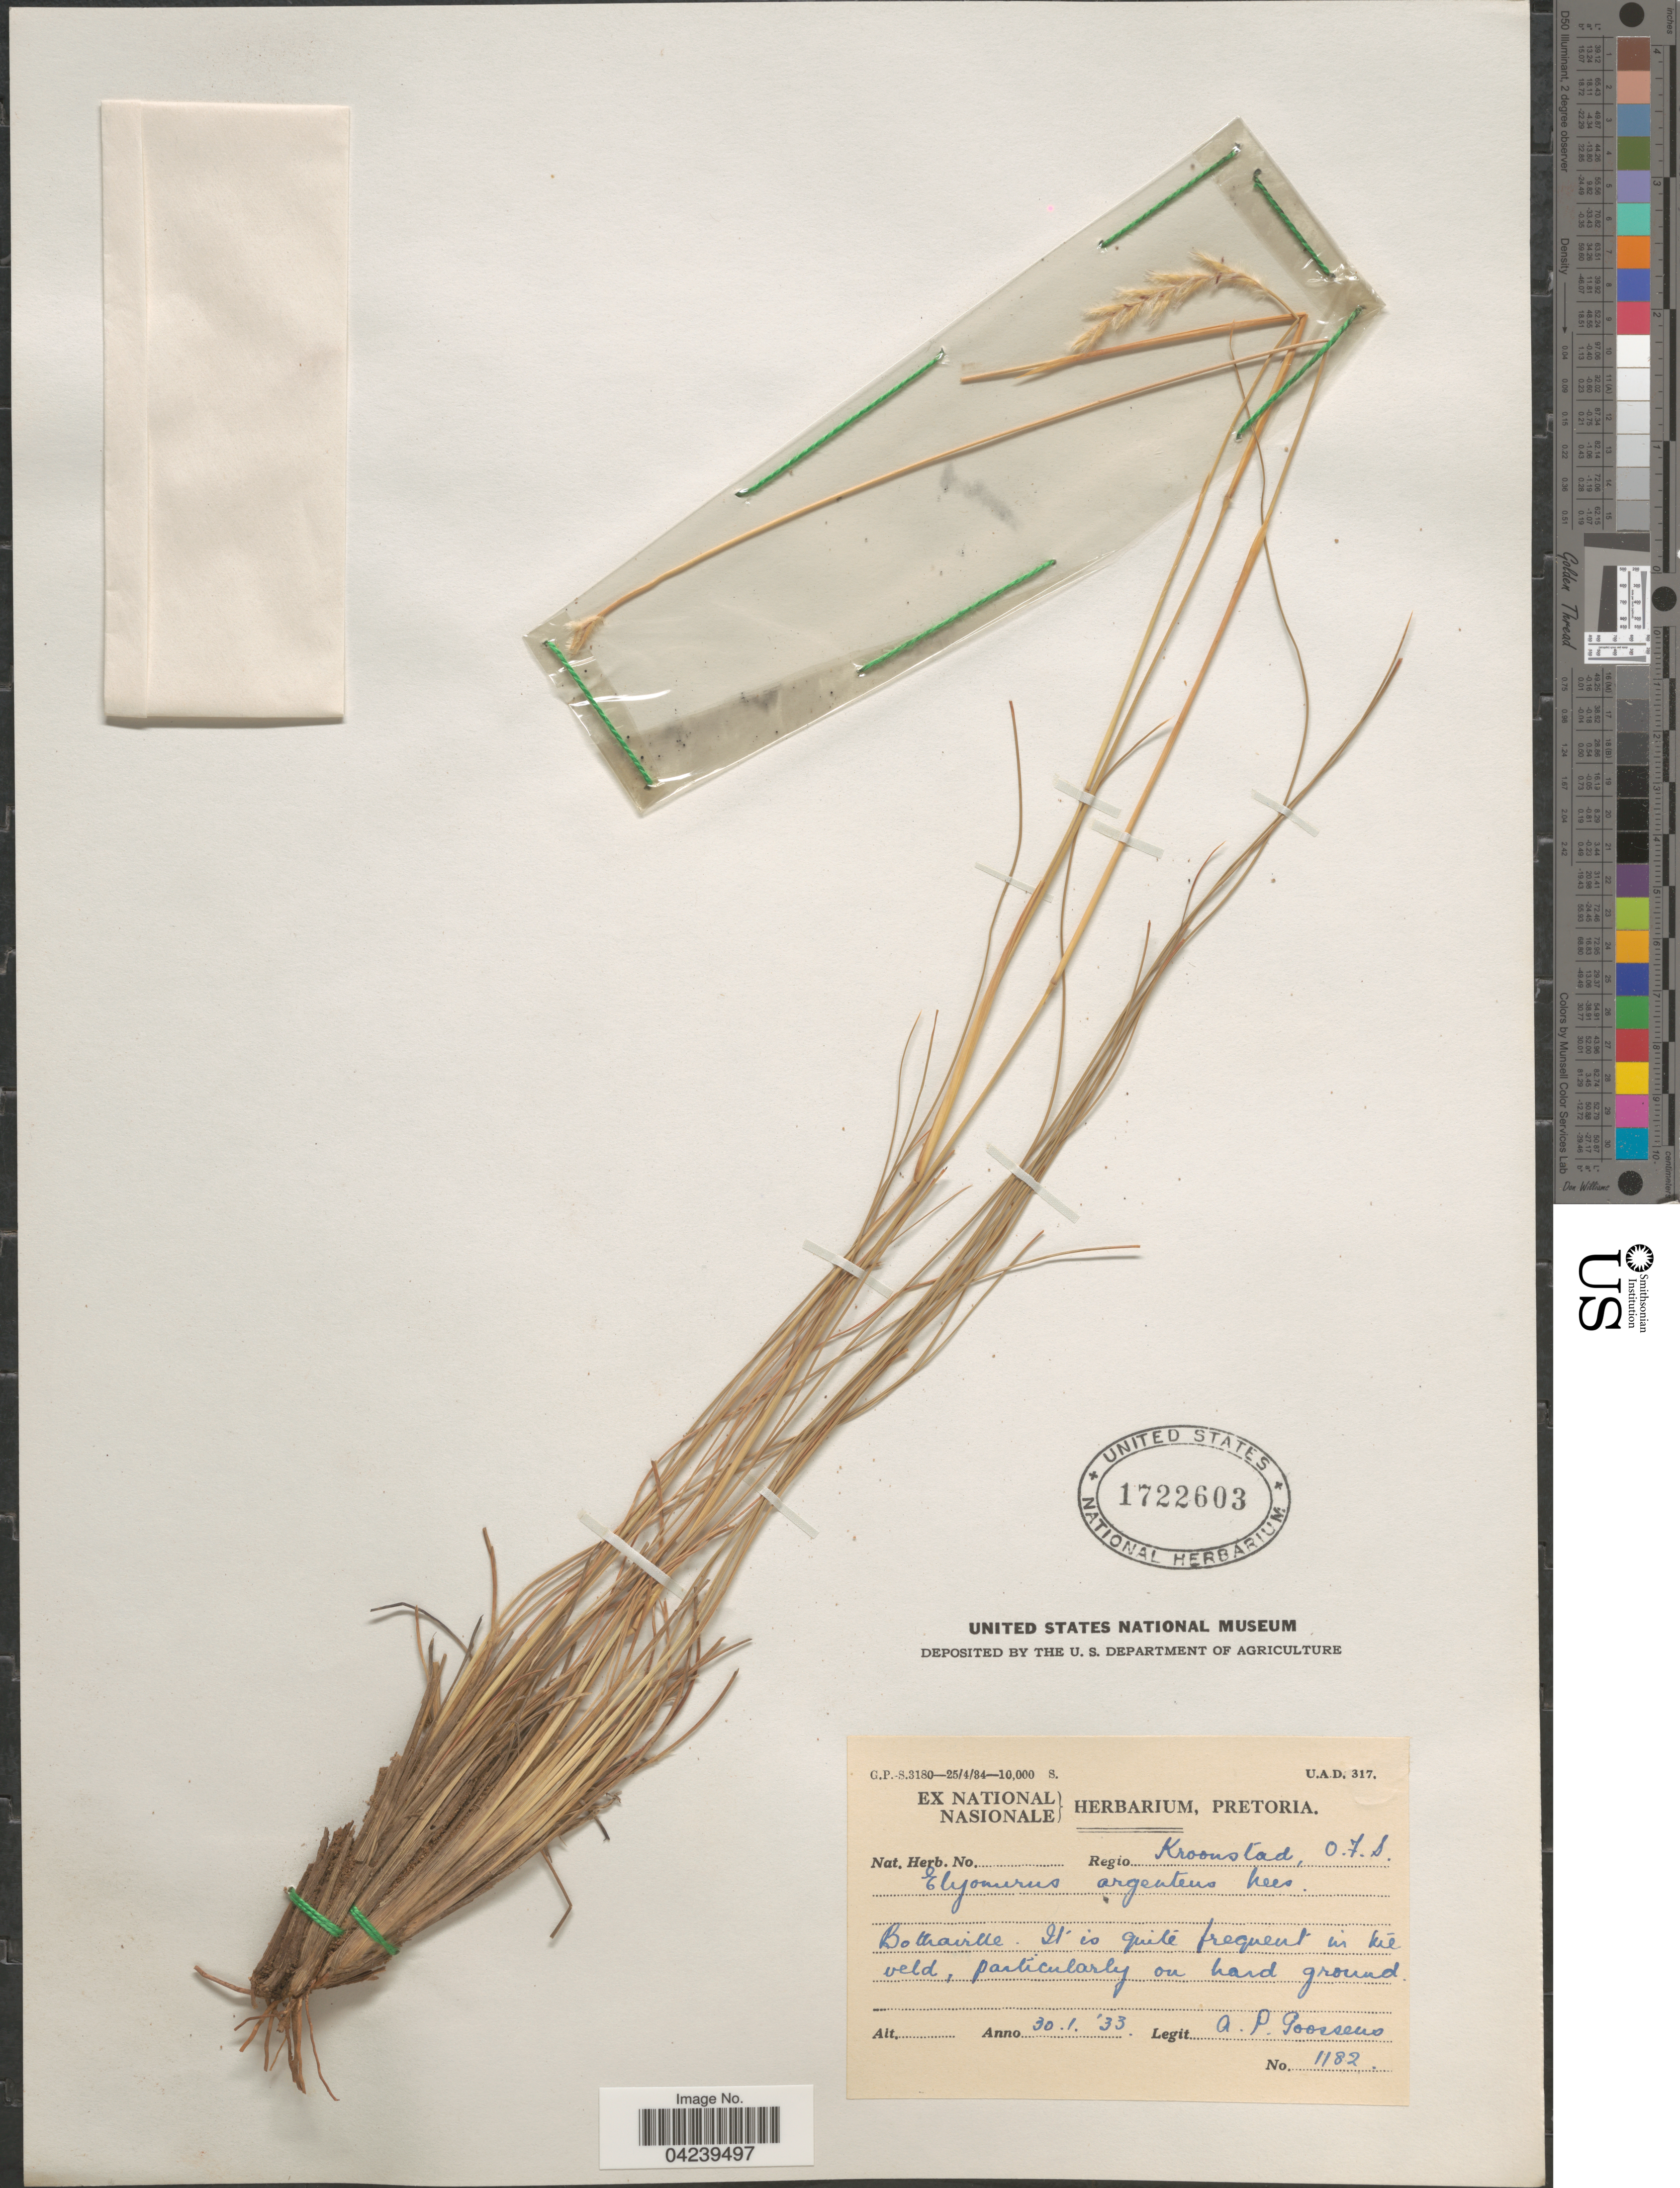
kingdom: Plantae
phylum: Tracheophyta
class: Liliopsida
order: Poales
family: Poaceae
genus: Elionurus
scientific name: Elionurus muticus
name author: (Spreng.) Kuntze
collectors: A. P. G. Goossens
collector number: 1182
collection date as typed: Transcribed d/m/y: 30/1/33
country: South Africa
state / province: Free State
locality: Regio Kroonstad, O. F. S. Bothaville.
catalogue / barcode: US 1722603